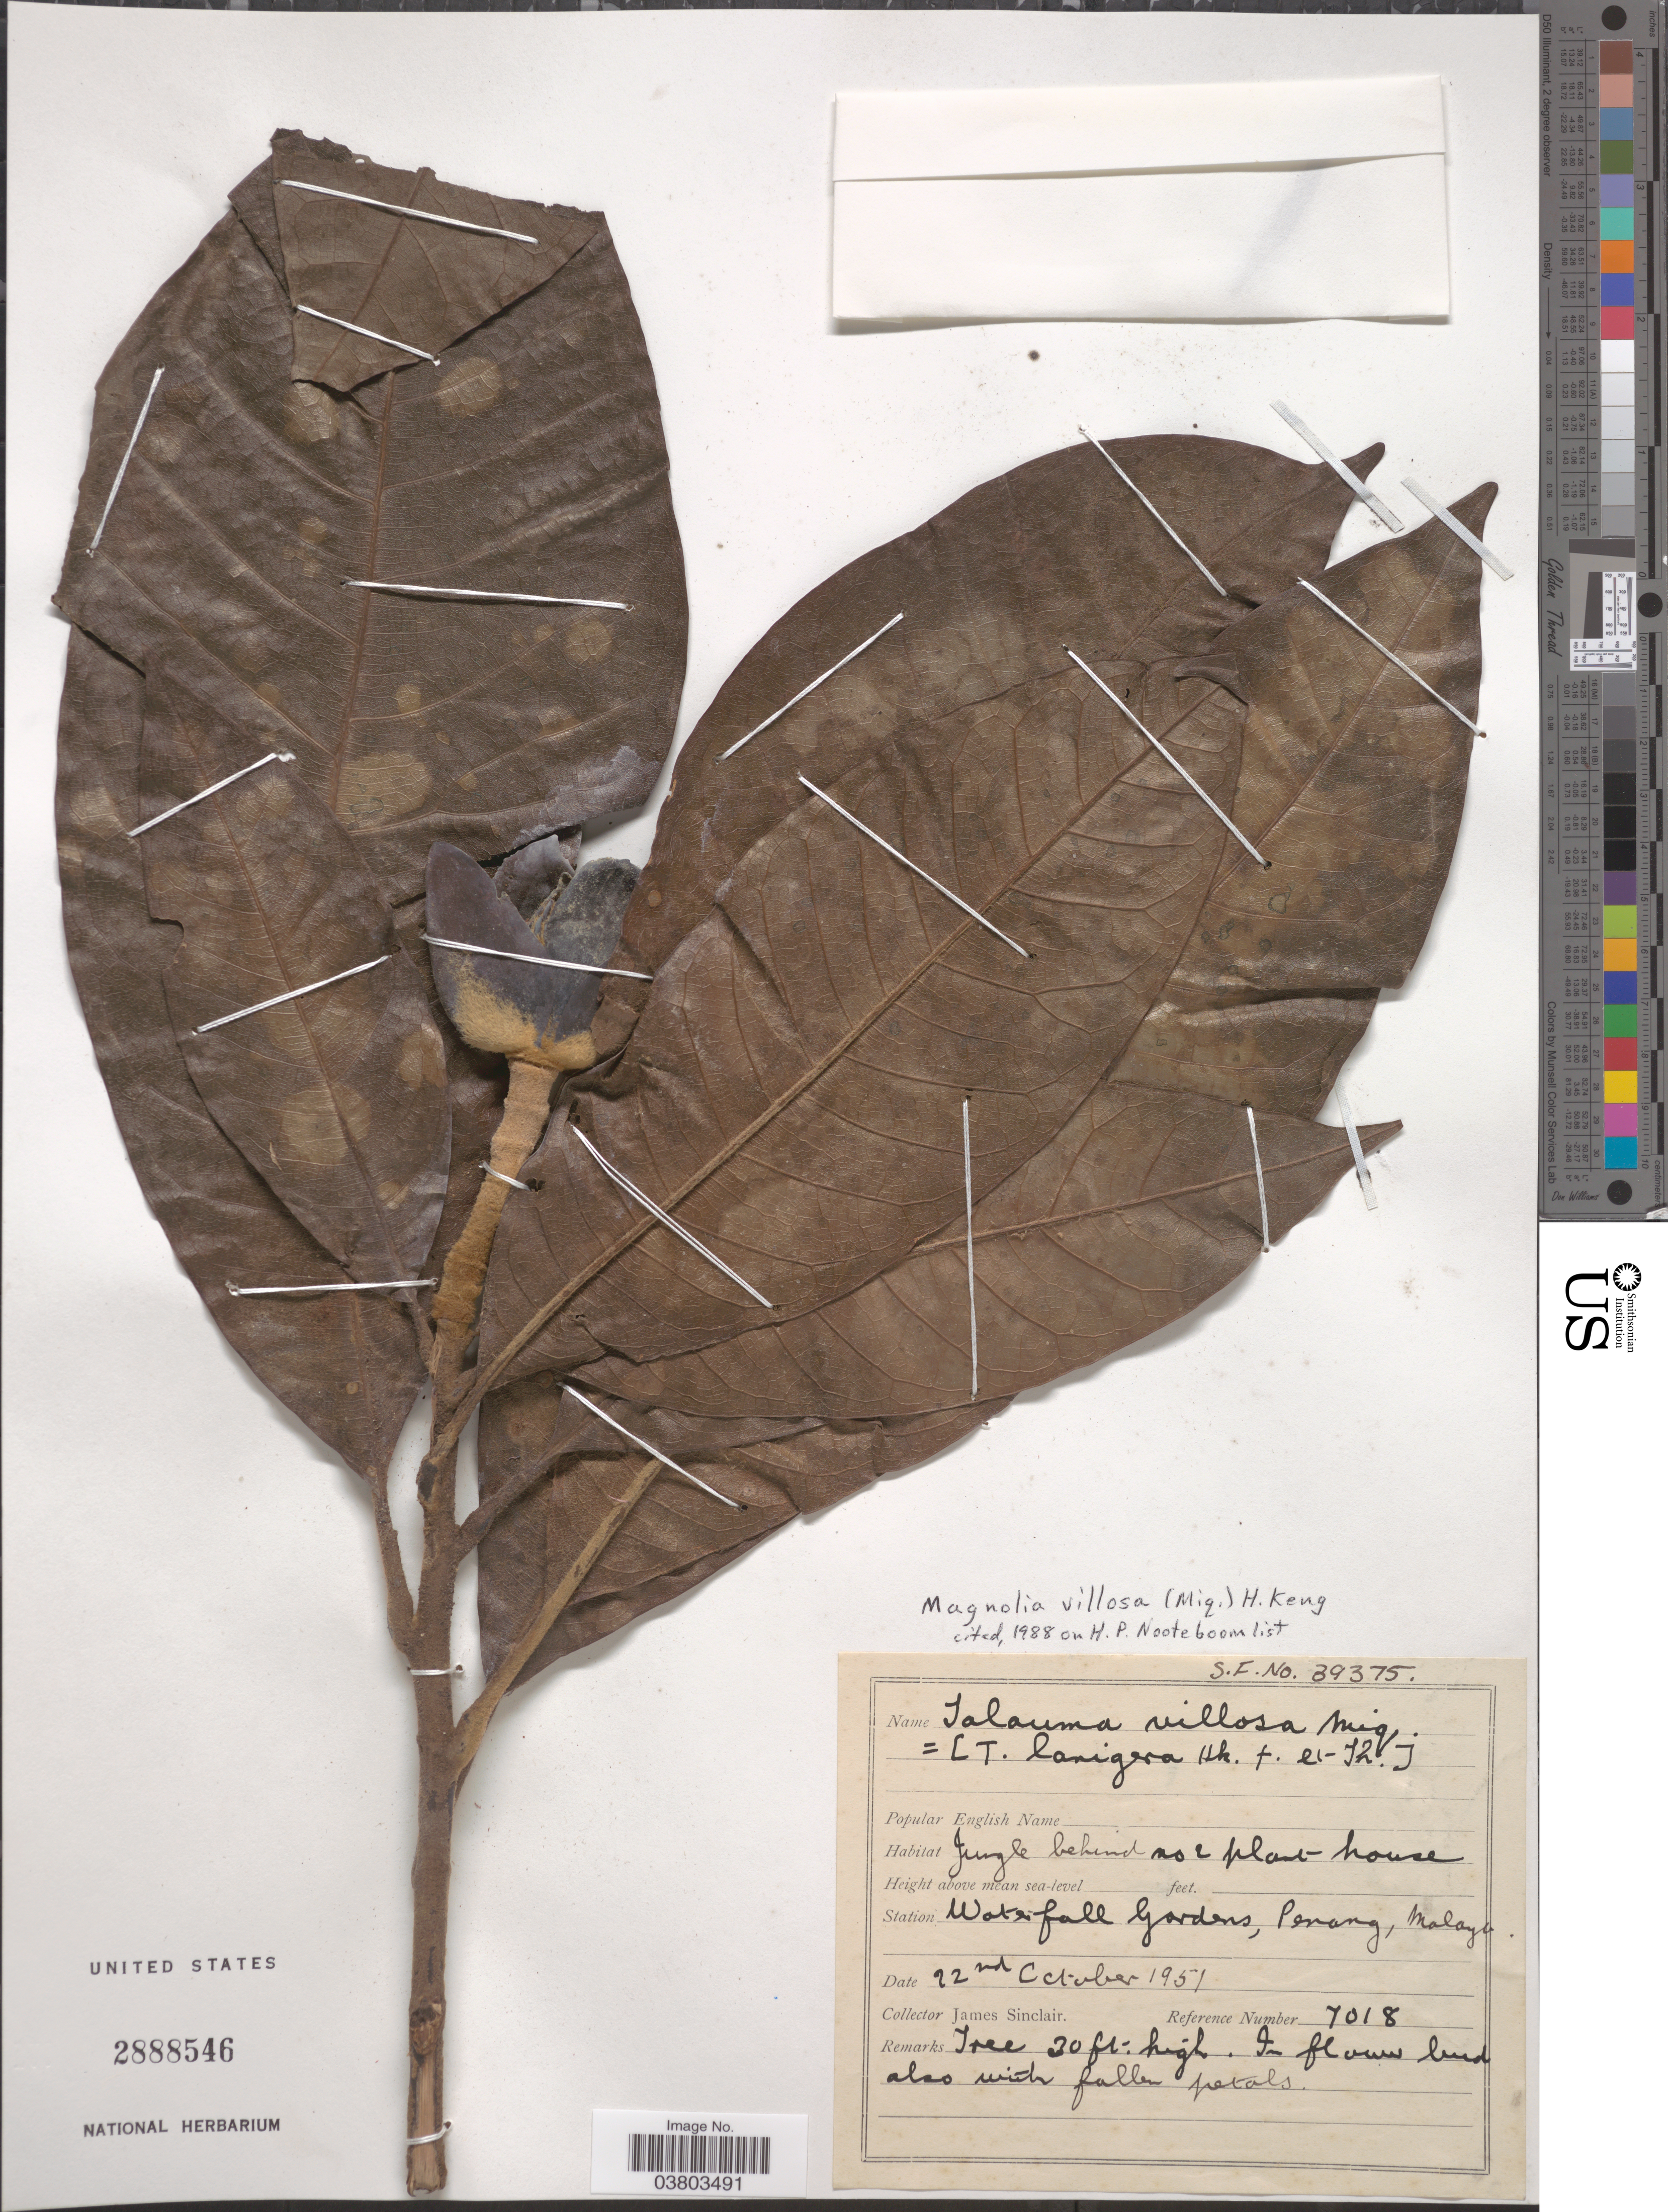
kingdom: Plantae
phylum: Tracheophyta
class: Magnoliopsida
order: Magnoliales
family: Magnoliaceae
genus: Magnolia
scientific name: Magnolia villosa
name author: (Miq.) H. Keng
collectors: J. Sinclair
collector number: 7018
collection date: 1951-10-22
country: Malaysia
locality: Jungle behind no 2 plant house. Station Waterfall Gardens, Penang, Malaya.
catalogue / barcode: US 2888546